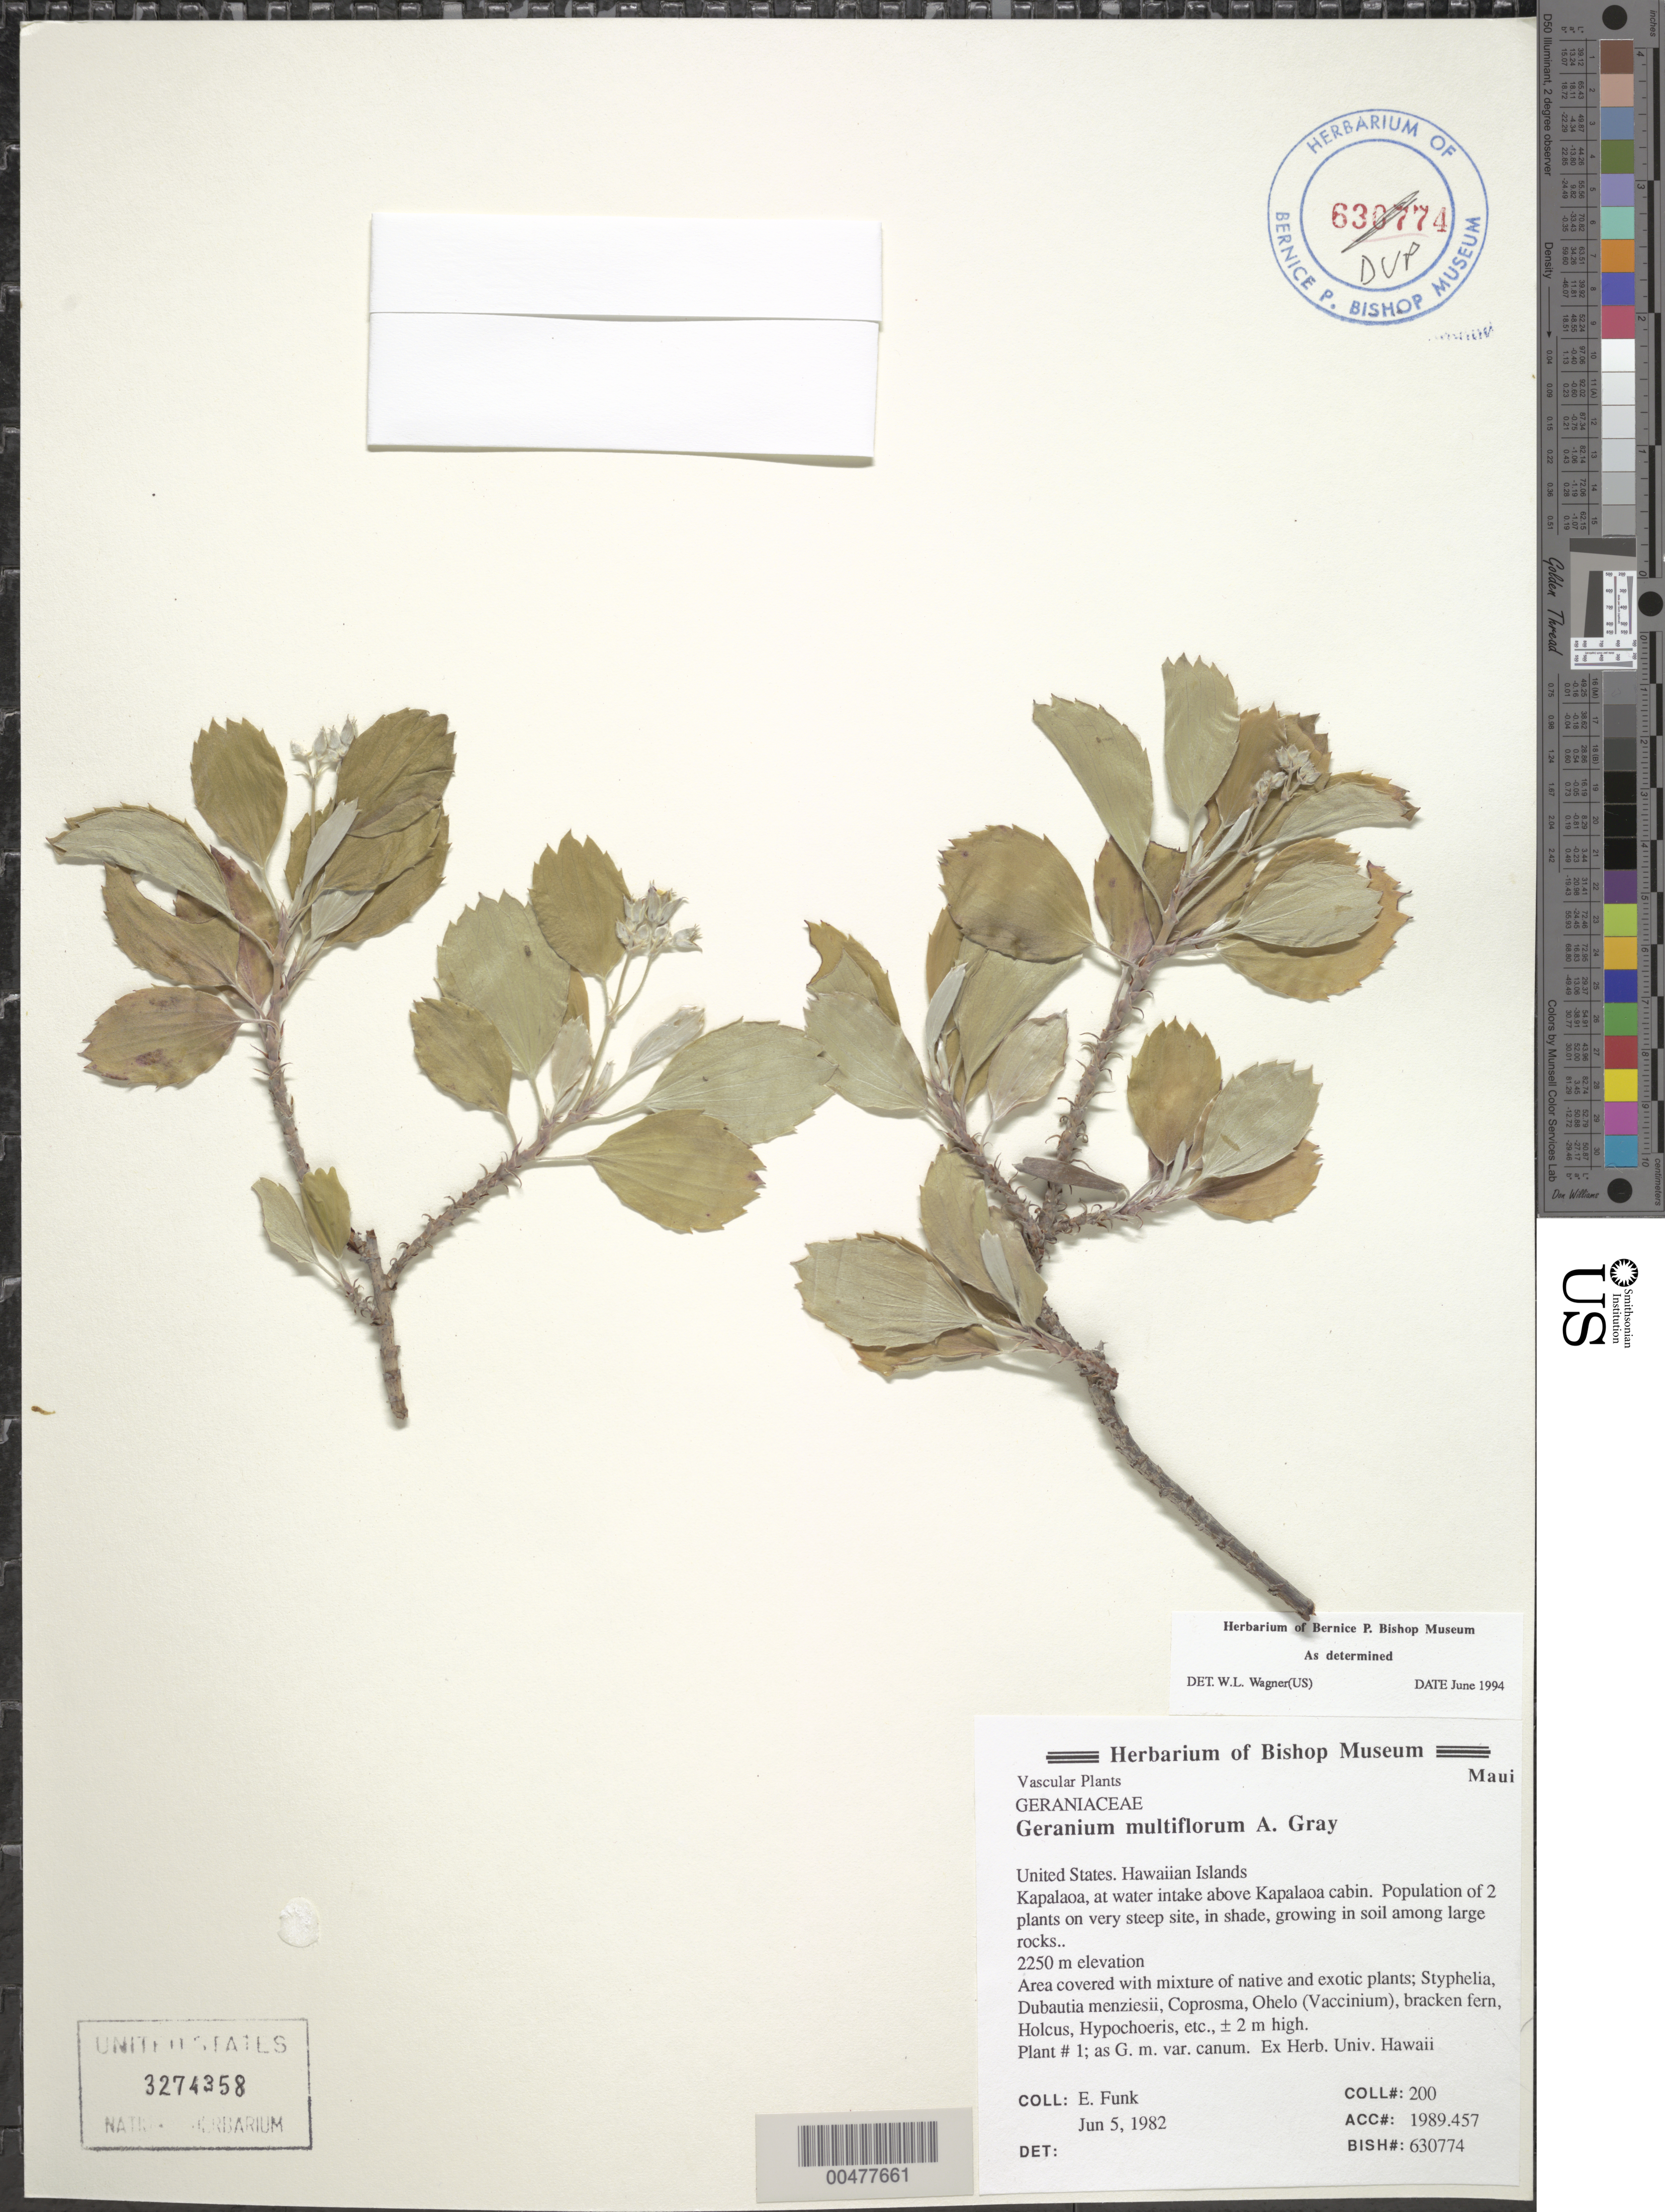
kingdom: Plantae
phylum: Tracheophyta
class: Magnoliopsida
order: Geraniales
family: Geraniaceae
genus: Geranium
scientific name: Geranium multiflorum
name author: A. Gray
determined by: Wagner, W. L., (BOT), Smithsonian Institution - National Museum of Natural History (UNITED STATES)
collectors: E. Funk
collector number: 200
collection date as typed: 5 Jun 1982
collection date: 1982-06-05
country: United States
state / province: Hawaii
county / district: Maui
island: Maui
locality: Kapalaoa, at water intake above Kapalaoa cabin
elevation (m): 2250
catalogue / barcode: US 3274358